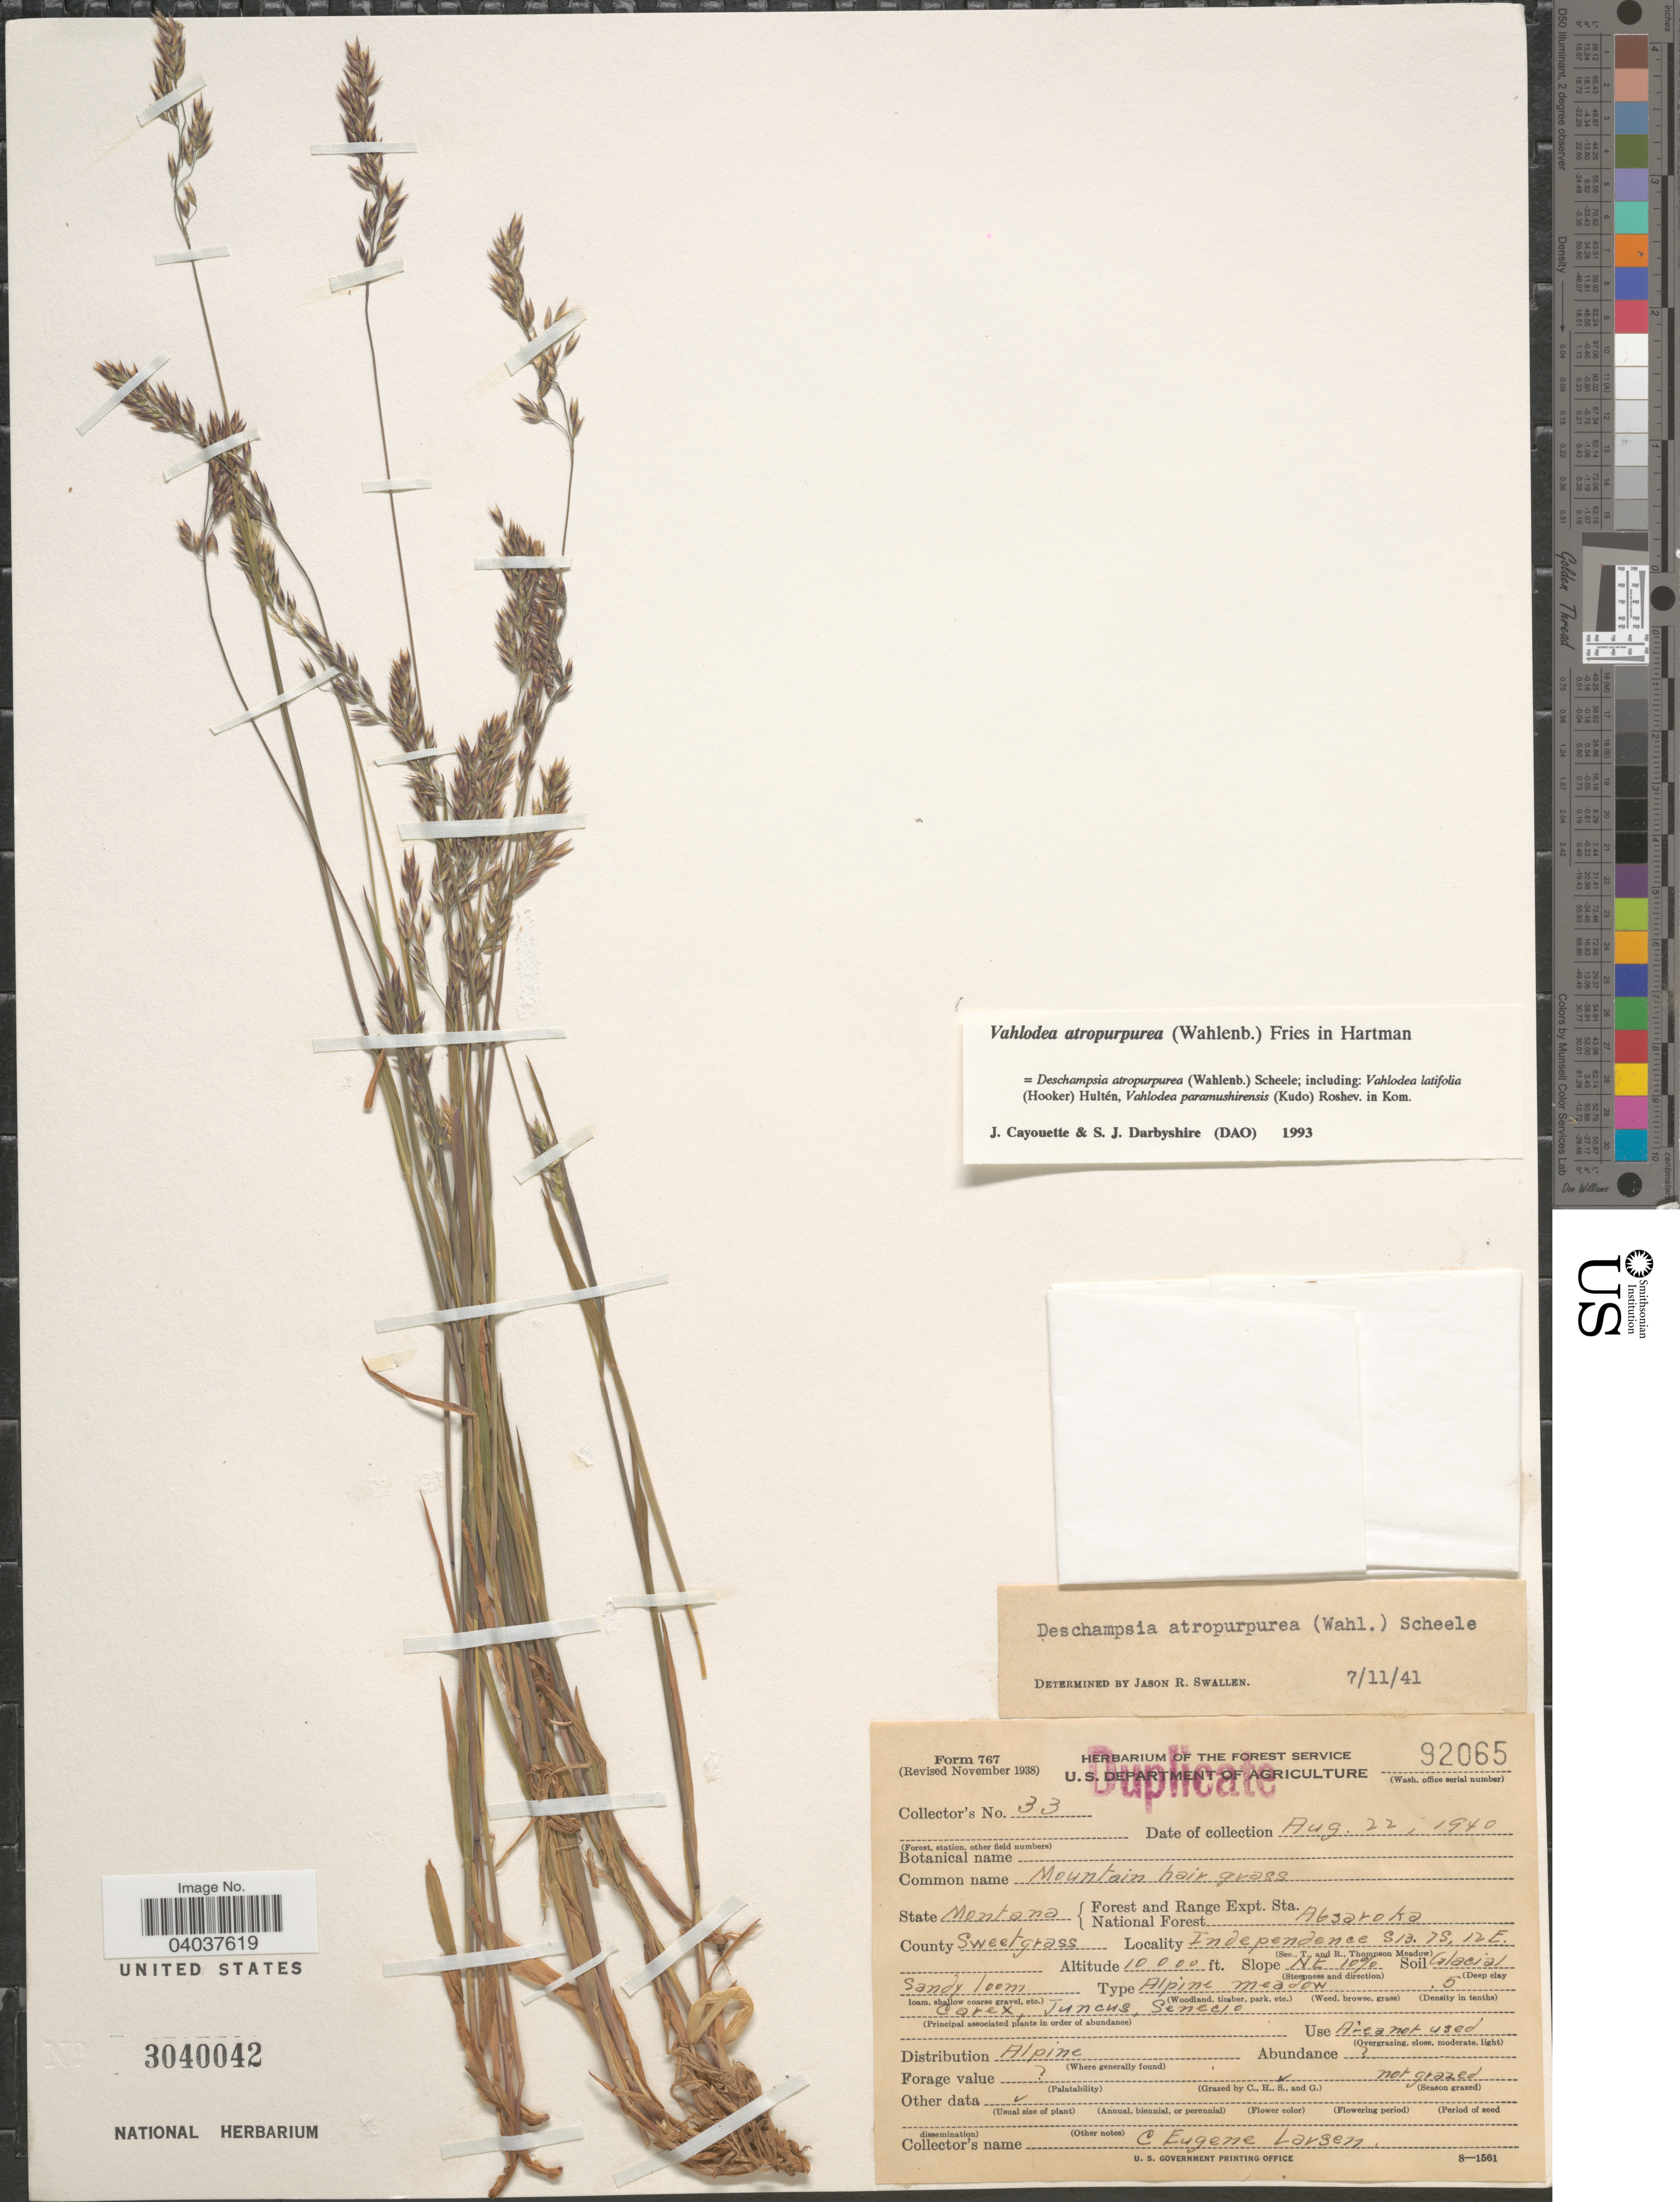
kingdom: Plantae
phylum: Tracheophyta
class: Liliopsida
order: Poales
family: Poaceae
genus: Vahlodea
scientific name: Vahlodea atropurpurea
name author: (Wahlenb.) Fr. ex Hartm.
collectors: C. Larsen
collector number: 33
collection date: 1940-08-22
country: United States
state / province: Montana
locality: Forest and Range Expt. Sta. National Forest Absaroka. County Sweetgrass. Independence S13 7S, 12E.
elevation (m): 3048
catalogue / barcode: US 3040042